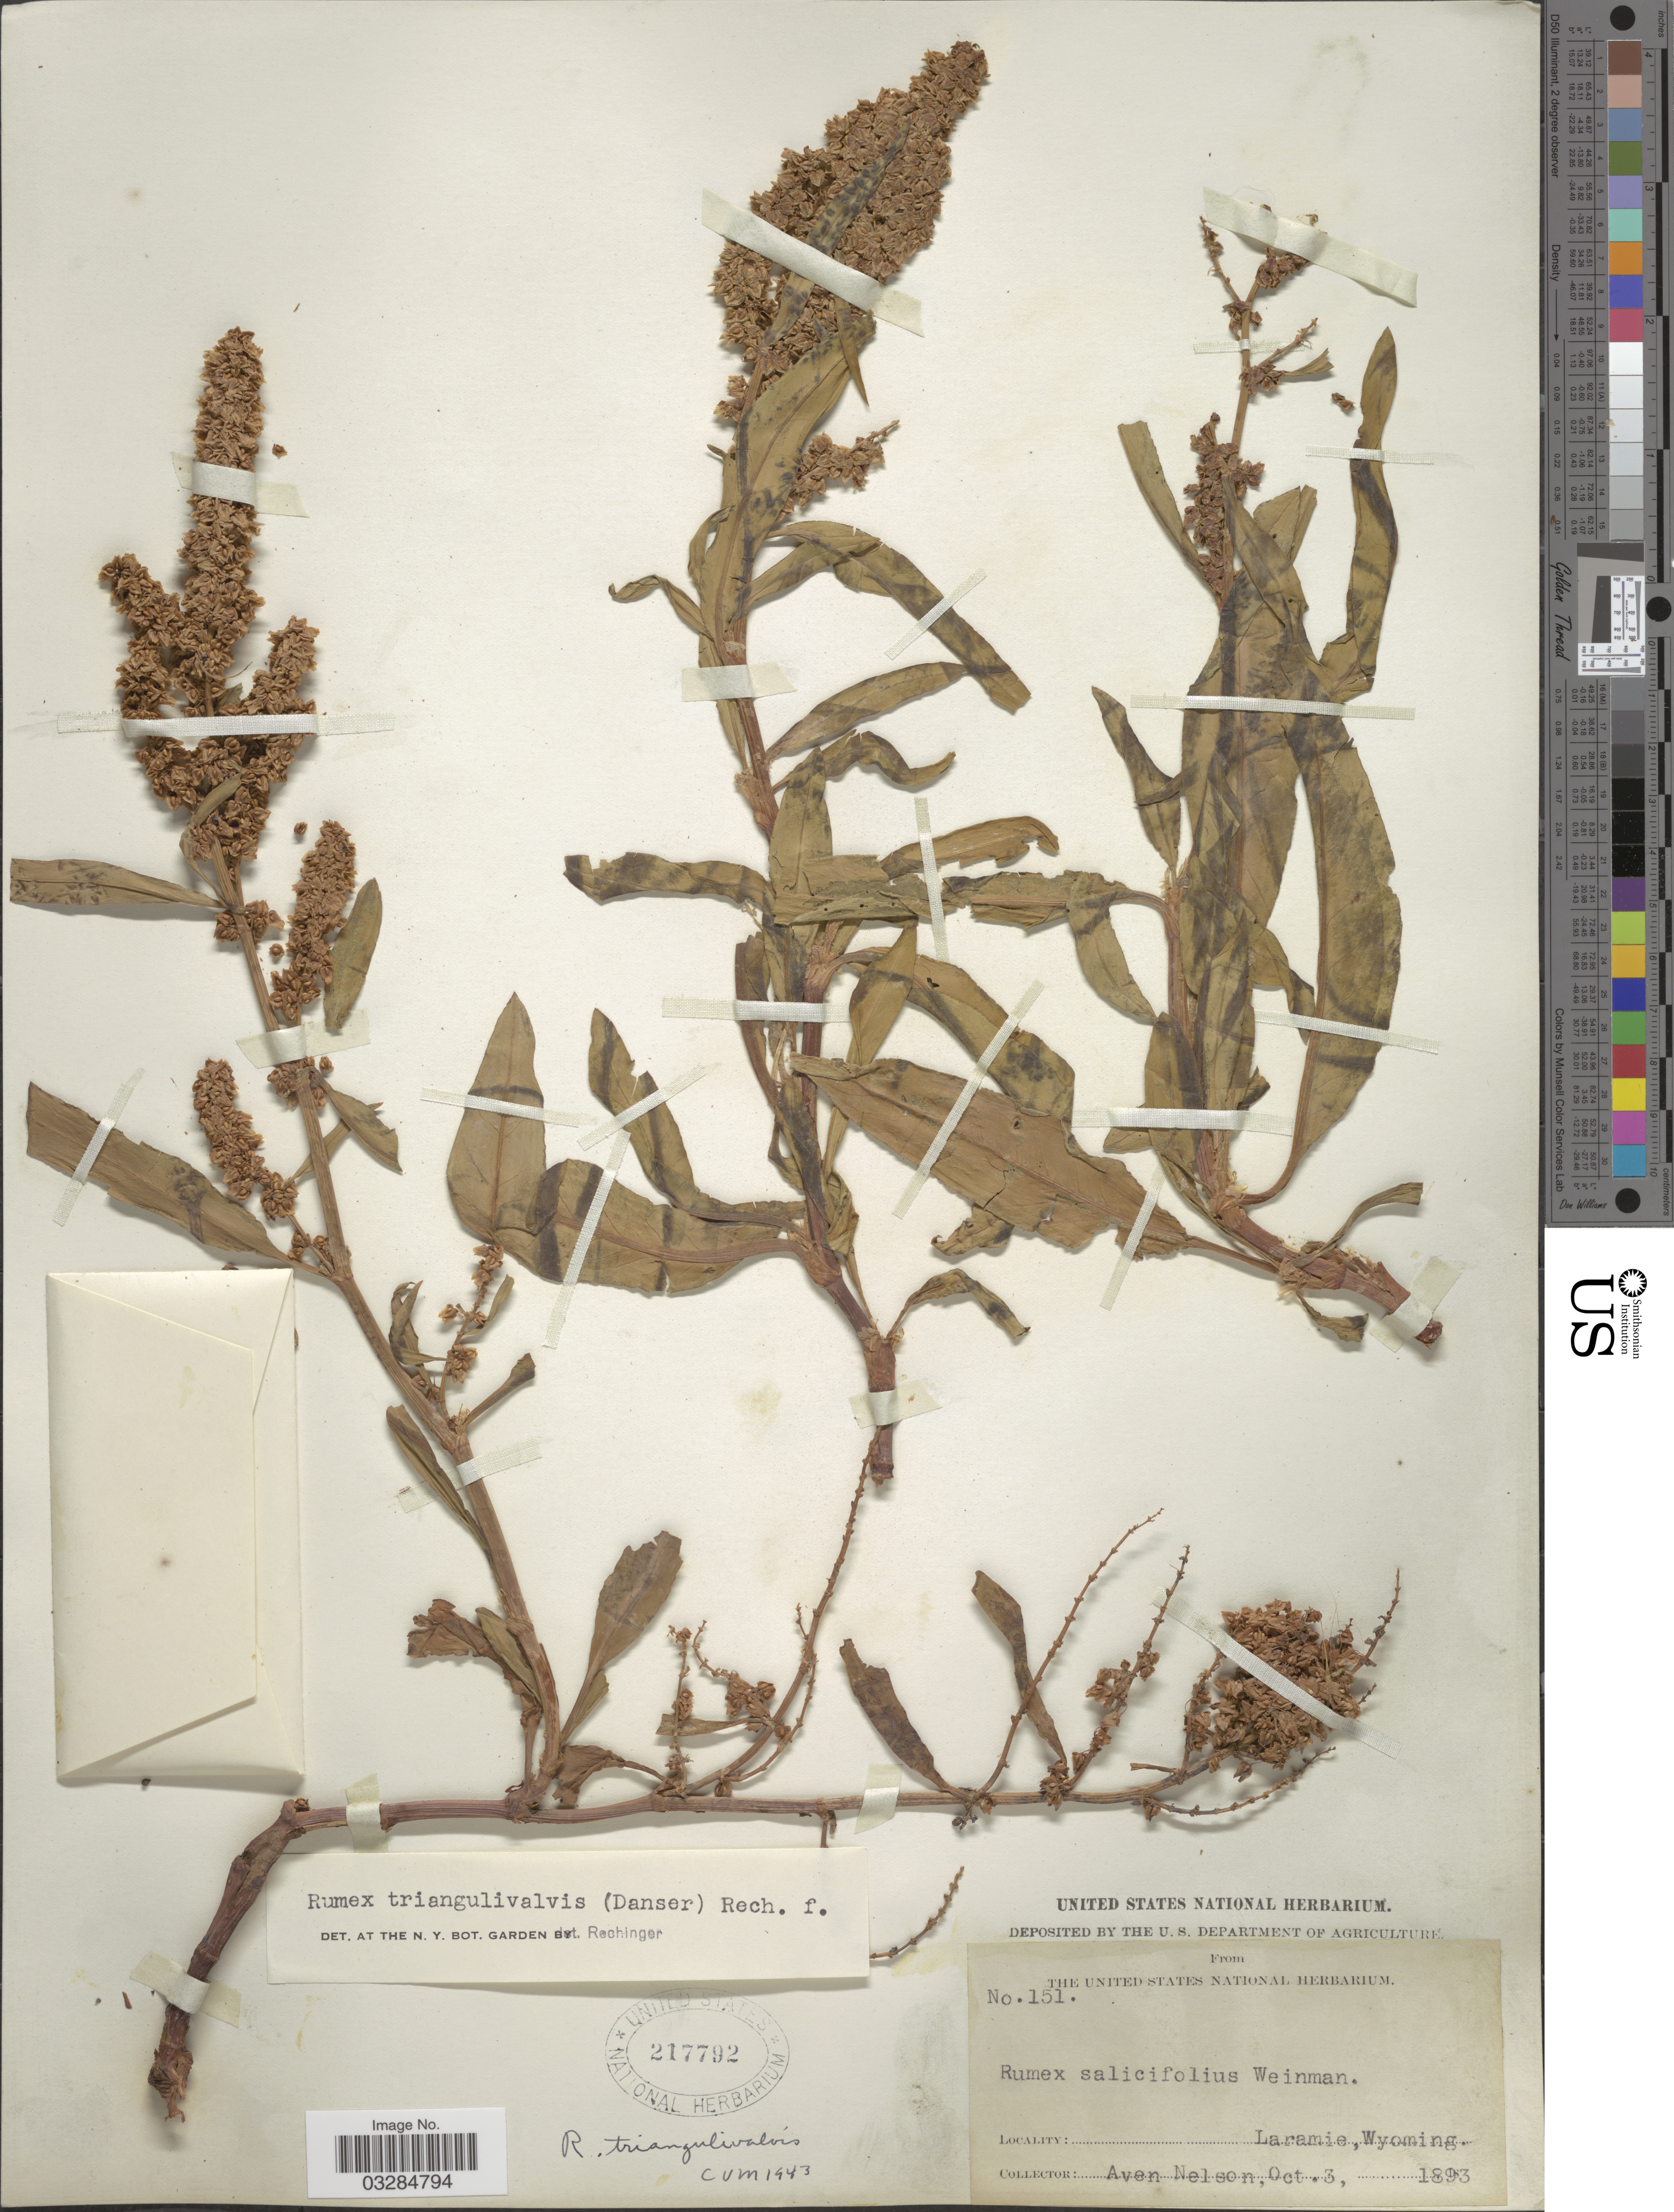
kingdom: Plantae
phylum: Tracheophyta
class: Magnoliopsida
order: Caryophyllales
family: Polygonaceae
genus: Rumex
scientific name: Rumex triangulivalvis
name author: (Danser) Rech. f.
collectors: A. Nelson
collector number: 151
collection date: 1893-10-03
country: United States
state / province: Wyoming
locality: Laramie.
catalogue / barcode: US 217792